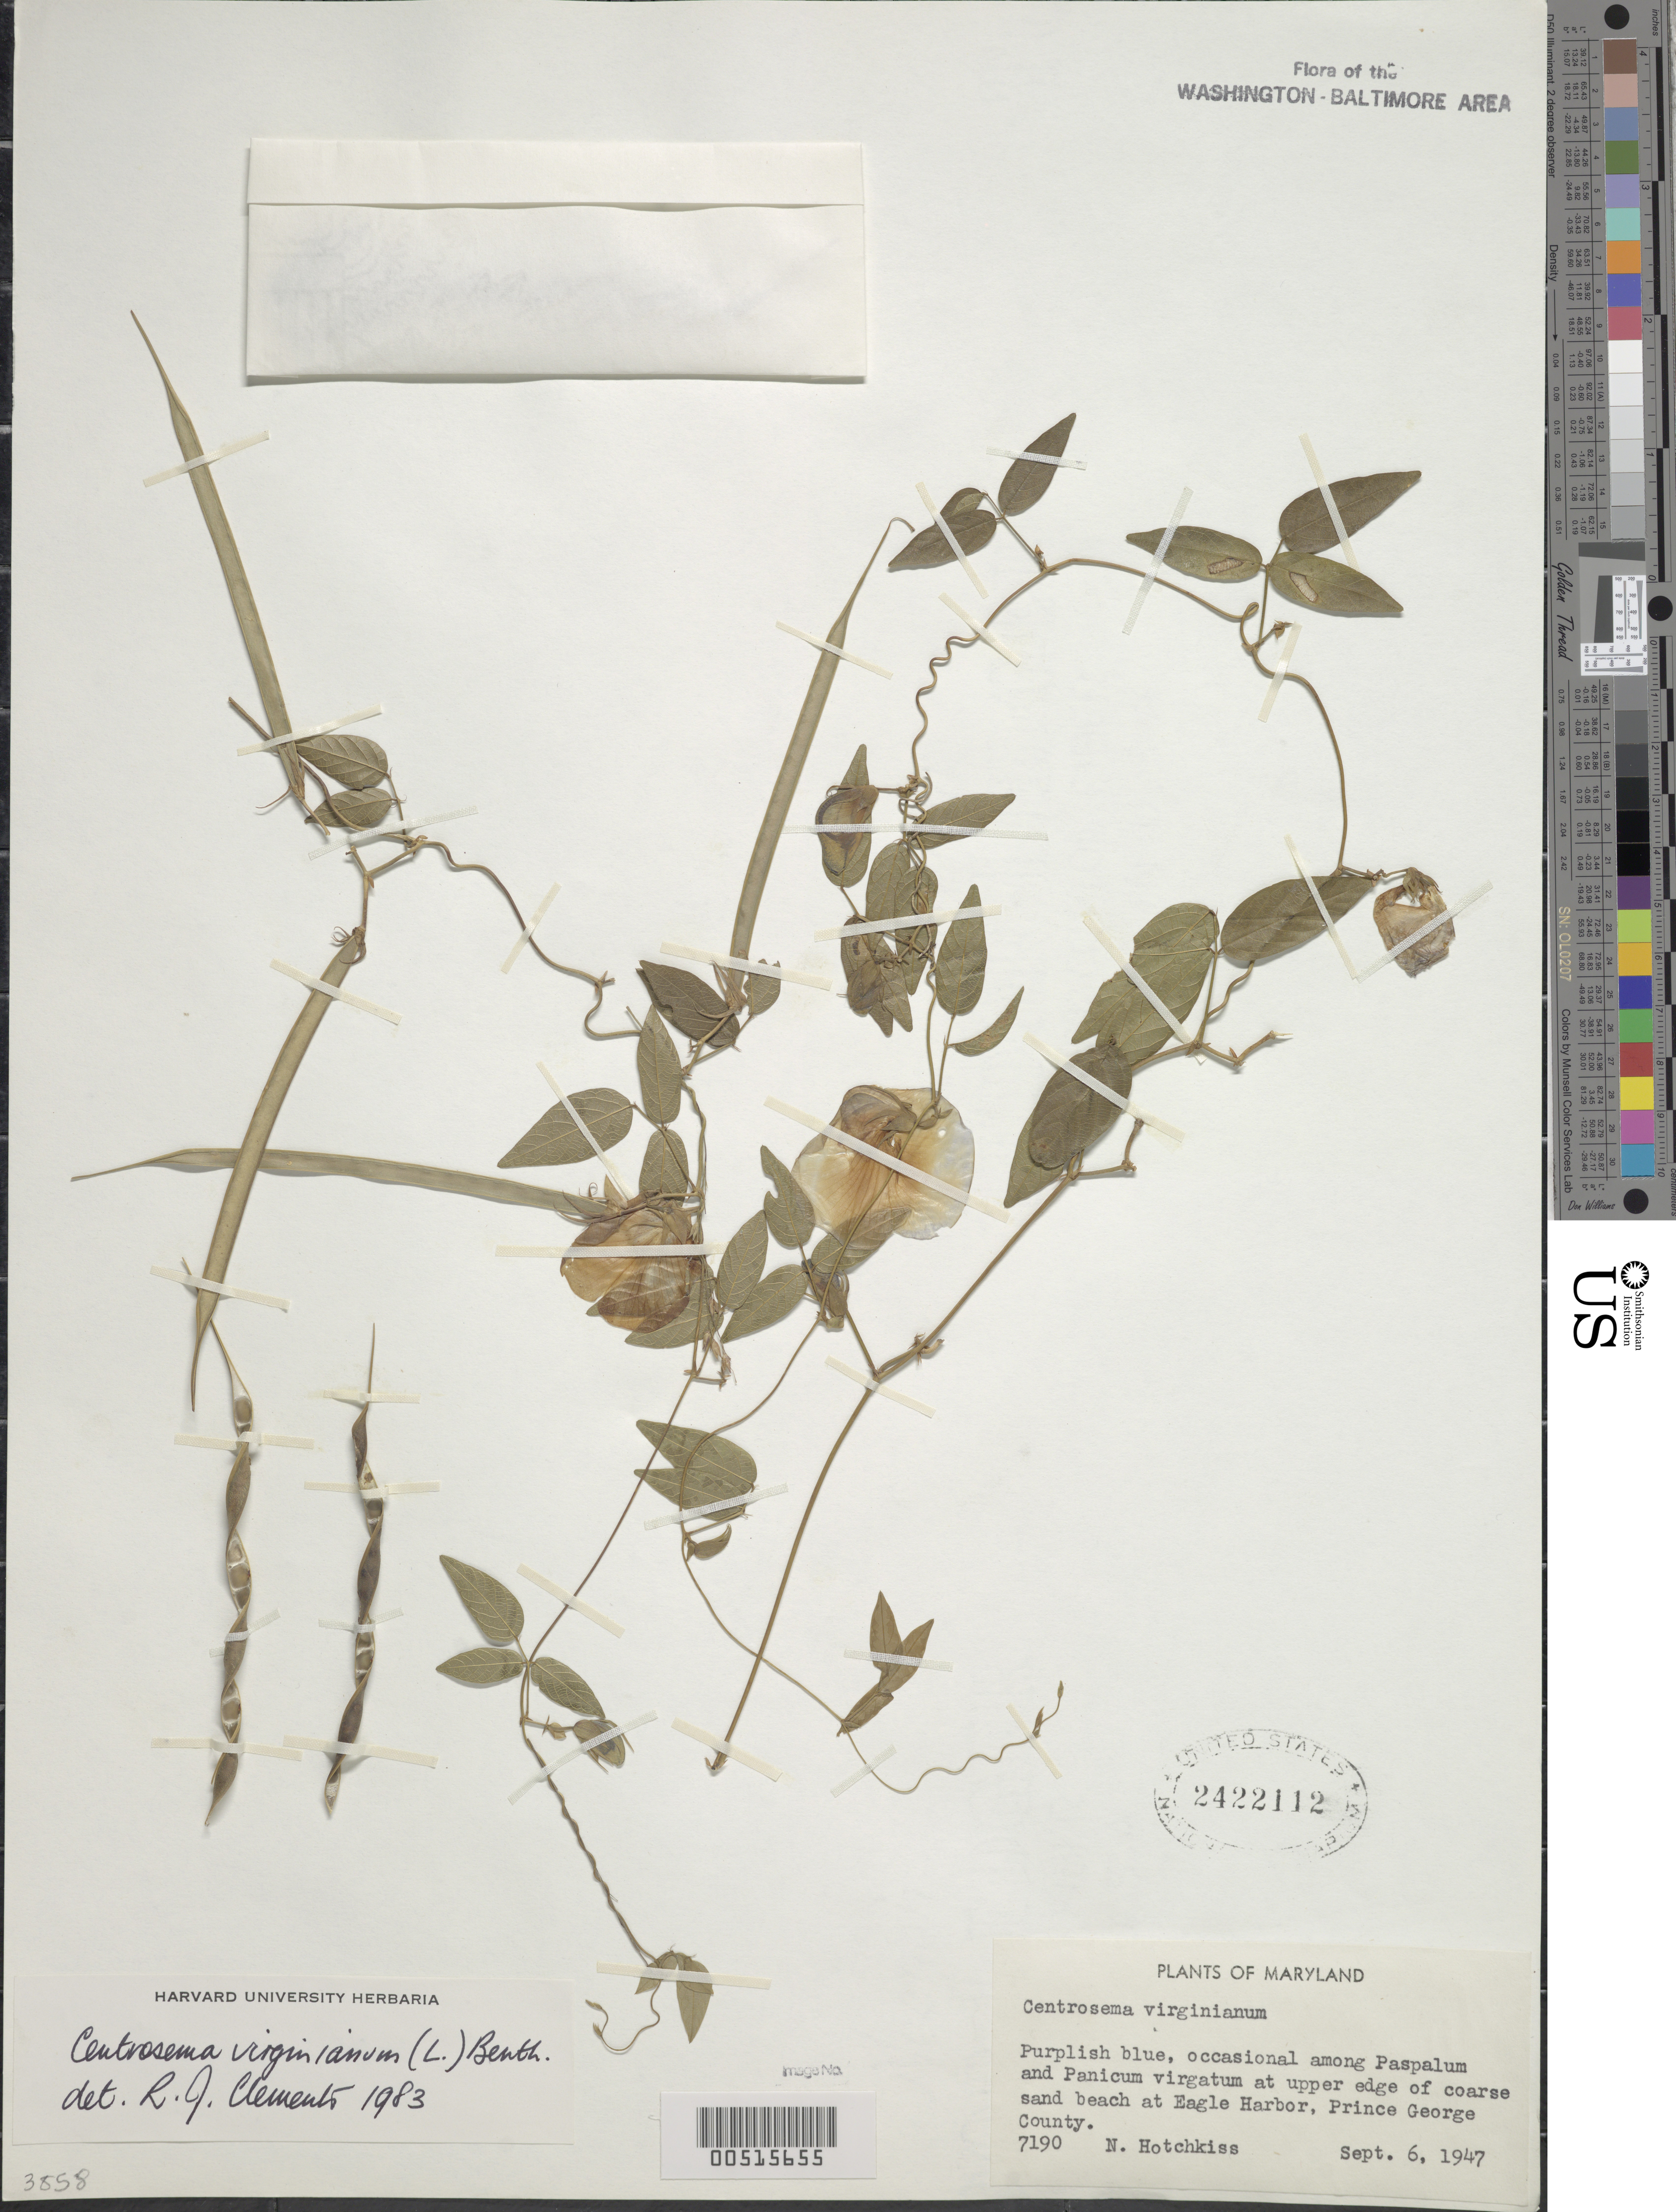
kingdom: Plantae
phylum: Tracheophyta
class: Magnoliopsida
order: Fabales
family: Fabaceae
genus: Centrosema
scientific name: Centrosema virginianum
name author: (L.) Benth.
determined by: Clements, R. J.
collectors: N. Hotchkiss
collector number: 7190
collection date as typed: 06 Sep 1947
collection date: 1947-09-06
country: United States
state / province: Maryland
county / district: Prince George's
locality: Eagle Harbor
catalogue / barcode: US 2422112